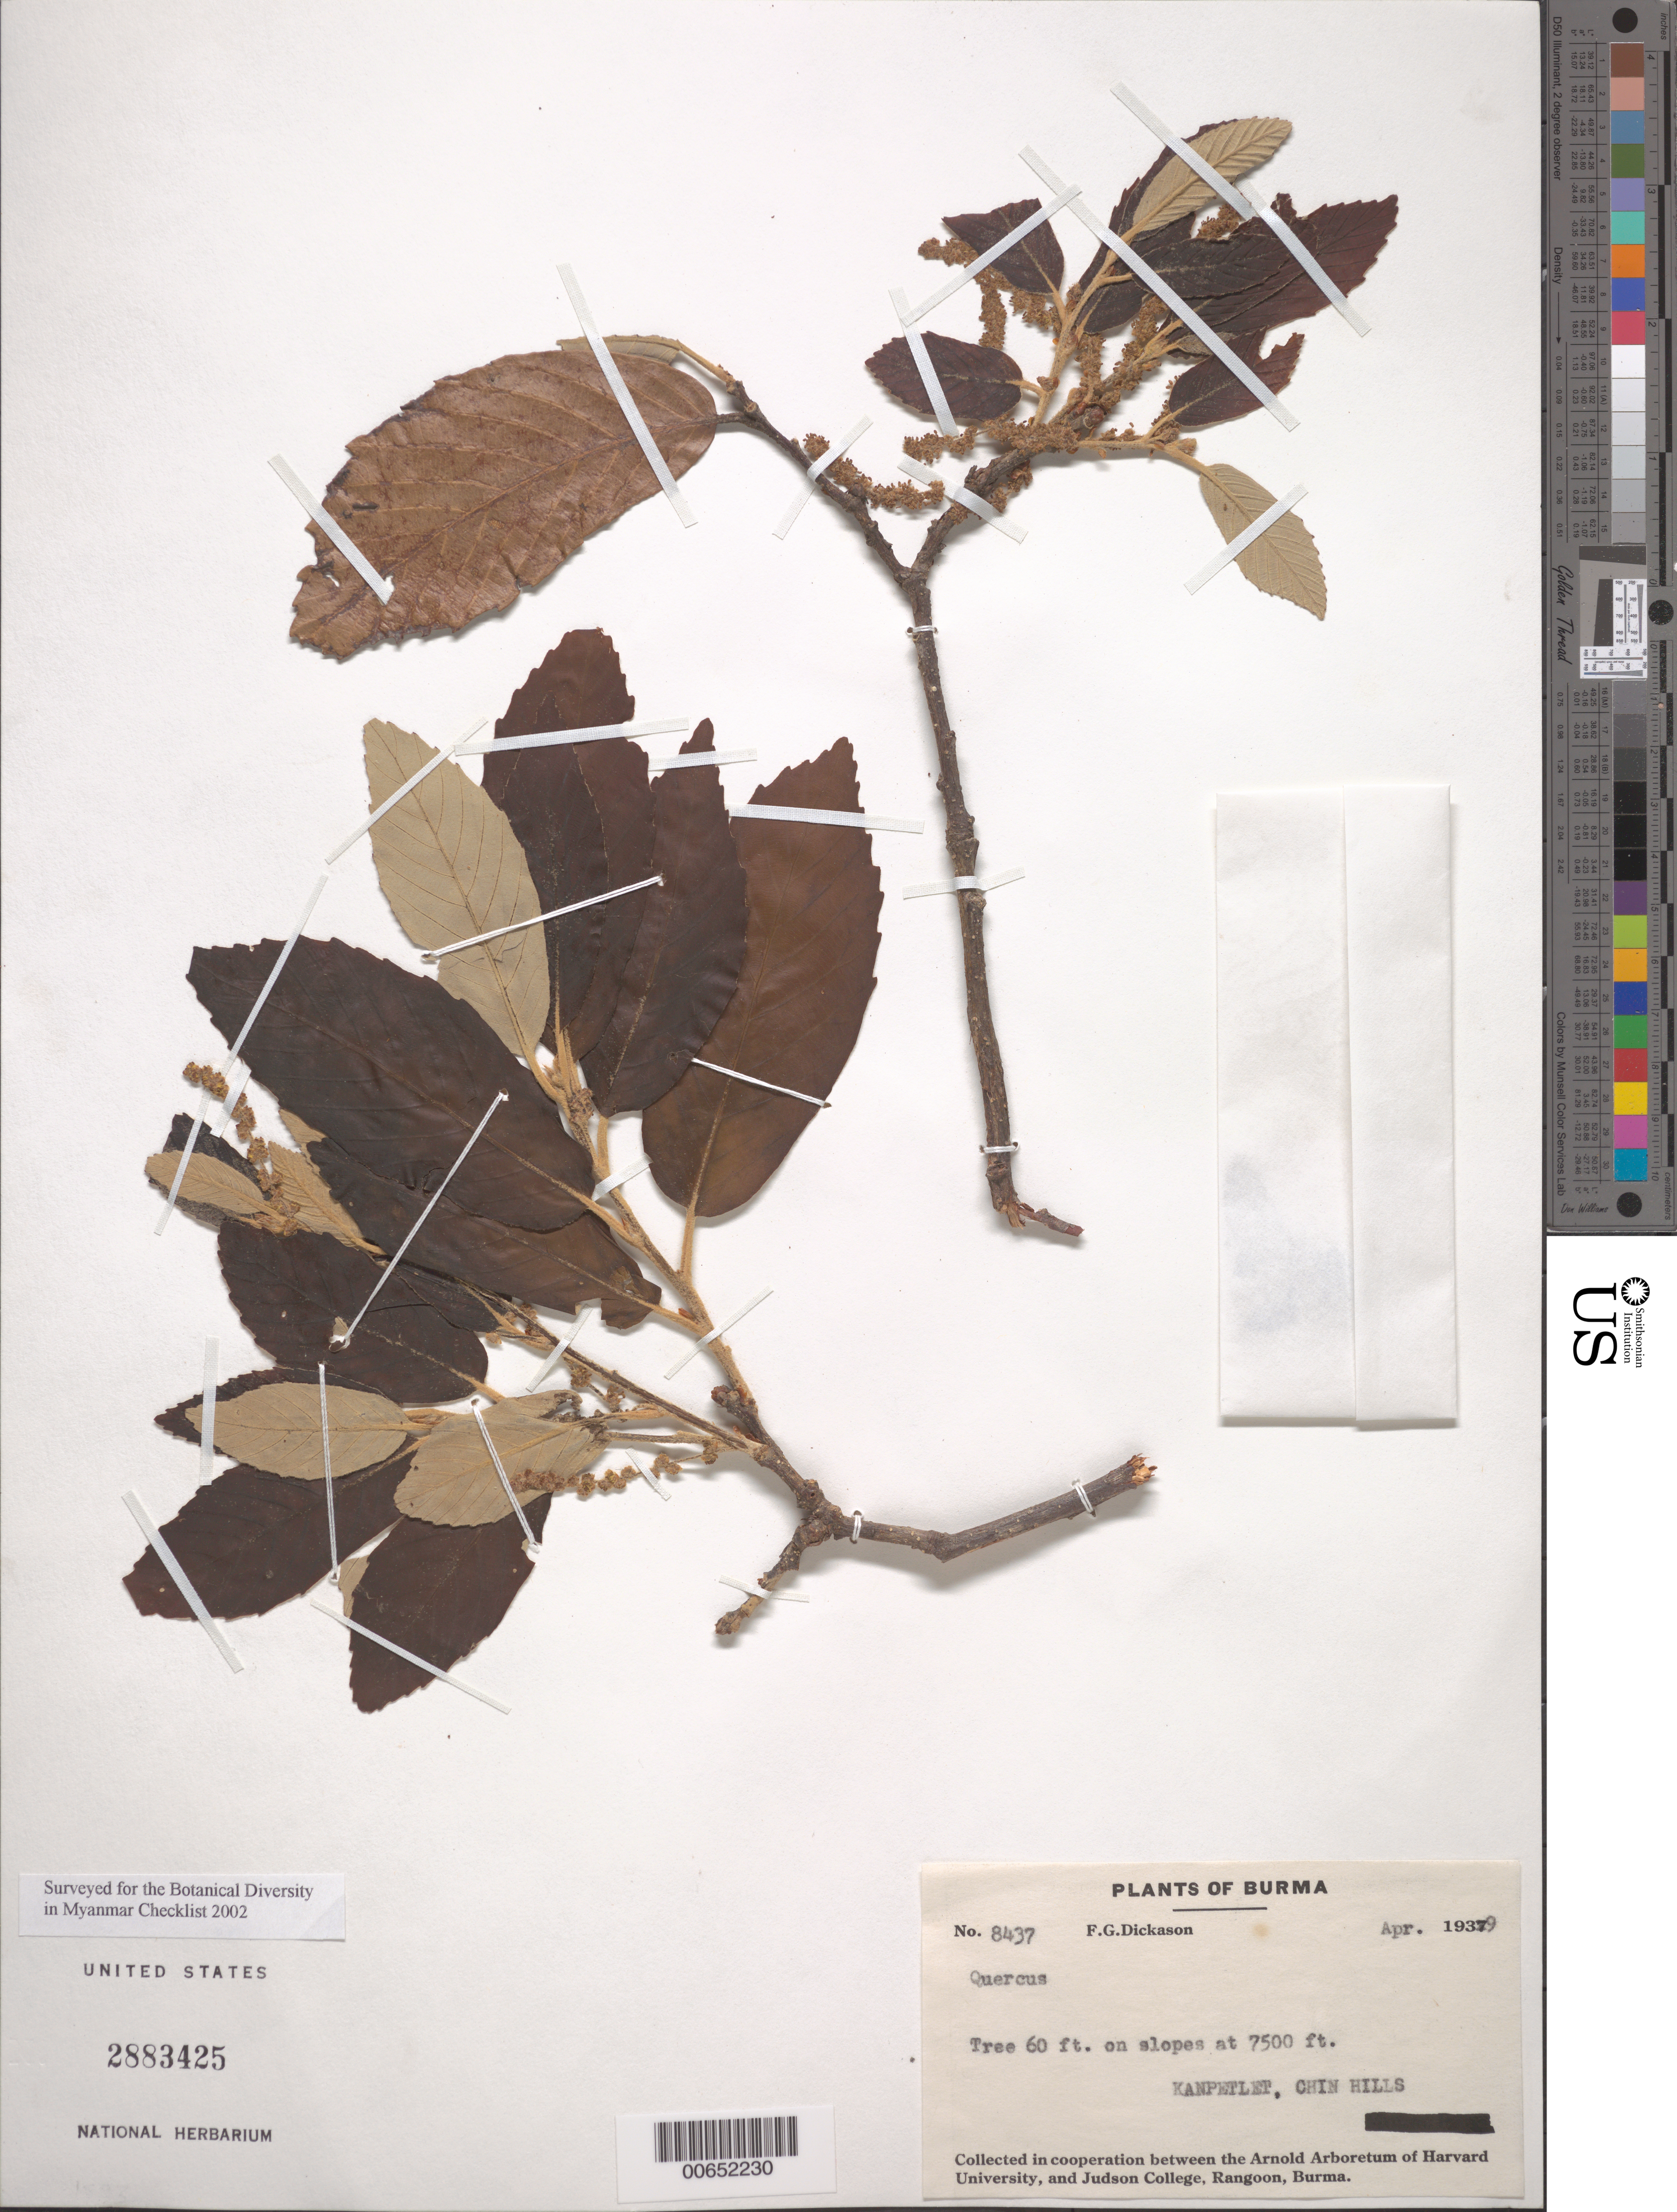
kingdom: Plantae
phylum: Tracheophyta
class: Magnoliopsida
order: Fagales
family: Fagaceae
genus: Quercus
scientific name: Quercus sp.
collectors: F. Dickason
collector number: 8437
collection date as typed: Apr 1939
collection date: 1939-04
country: Myanmar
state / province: Chin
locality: Kanpetlet, Chin Hills.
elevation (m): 2286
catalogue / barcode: US 2883425